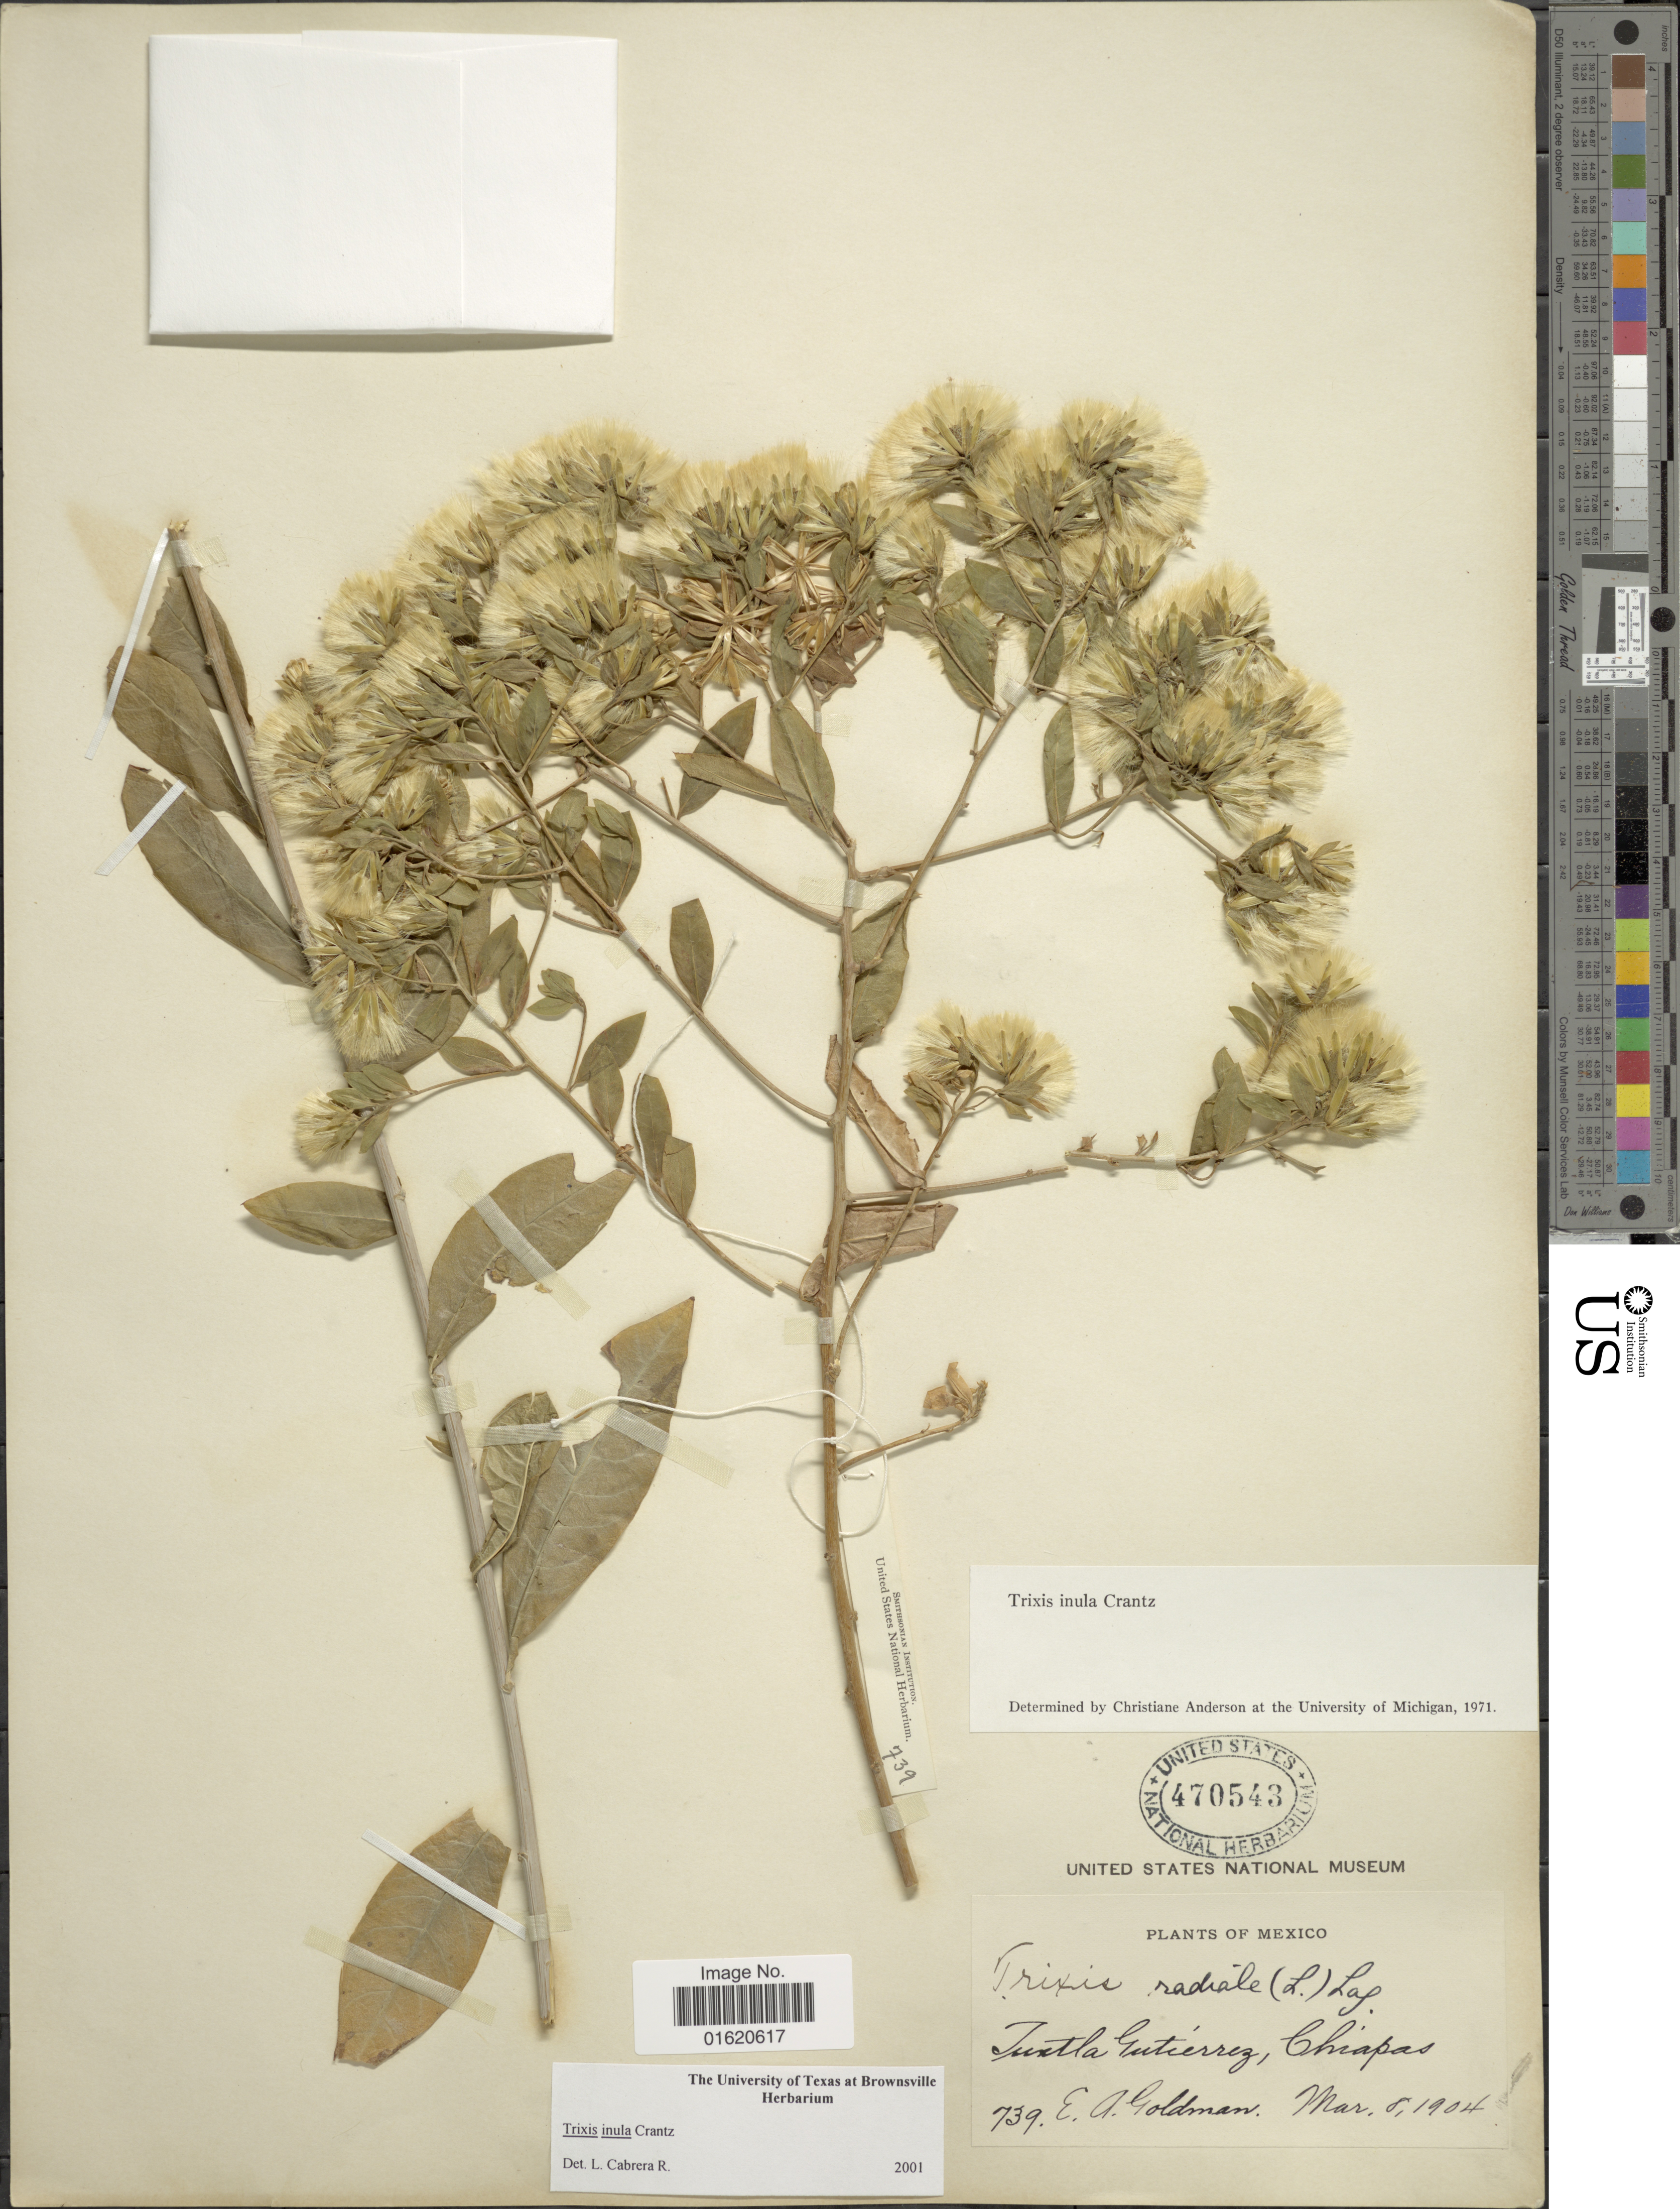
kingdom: Plantae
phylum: Tracheophyta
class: Magnoliopsida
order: Asterales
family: Asteraceae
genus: Trixis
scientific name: Trixis inula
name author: Crantz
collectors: E. A. Goldman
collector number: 739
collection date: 1904-03-08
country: Mexico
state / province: Chiapas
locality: Tuxtla Gutiérrez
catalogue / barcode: US 470543